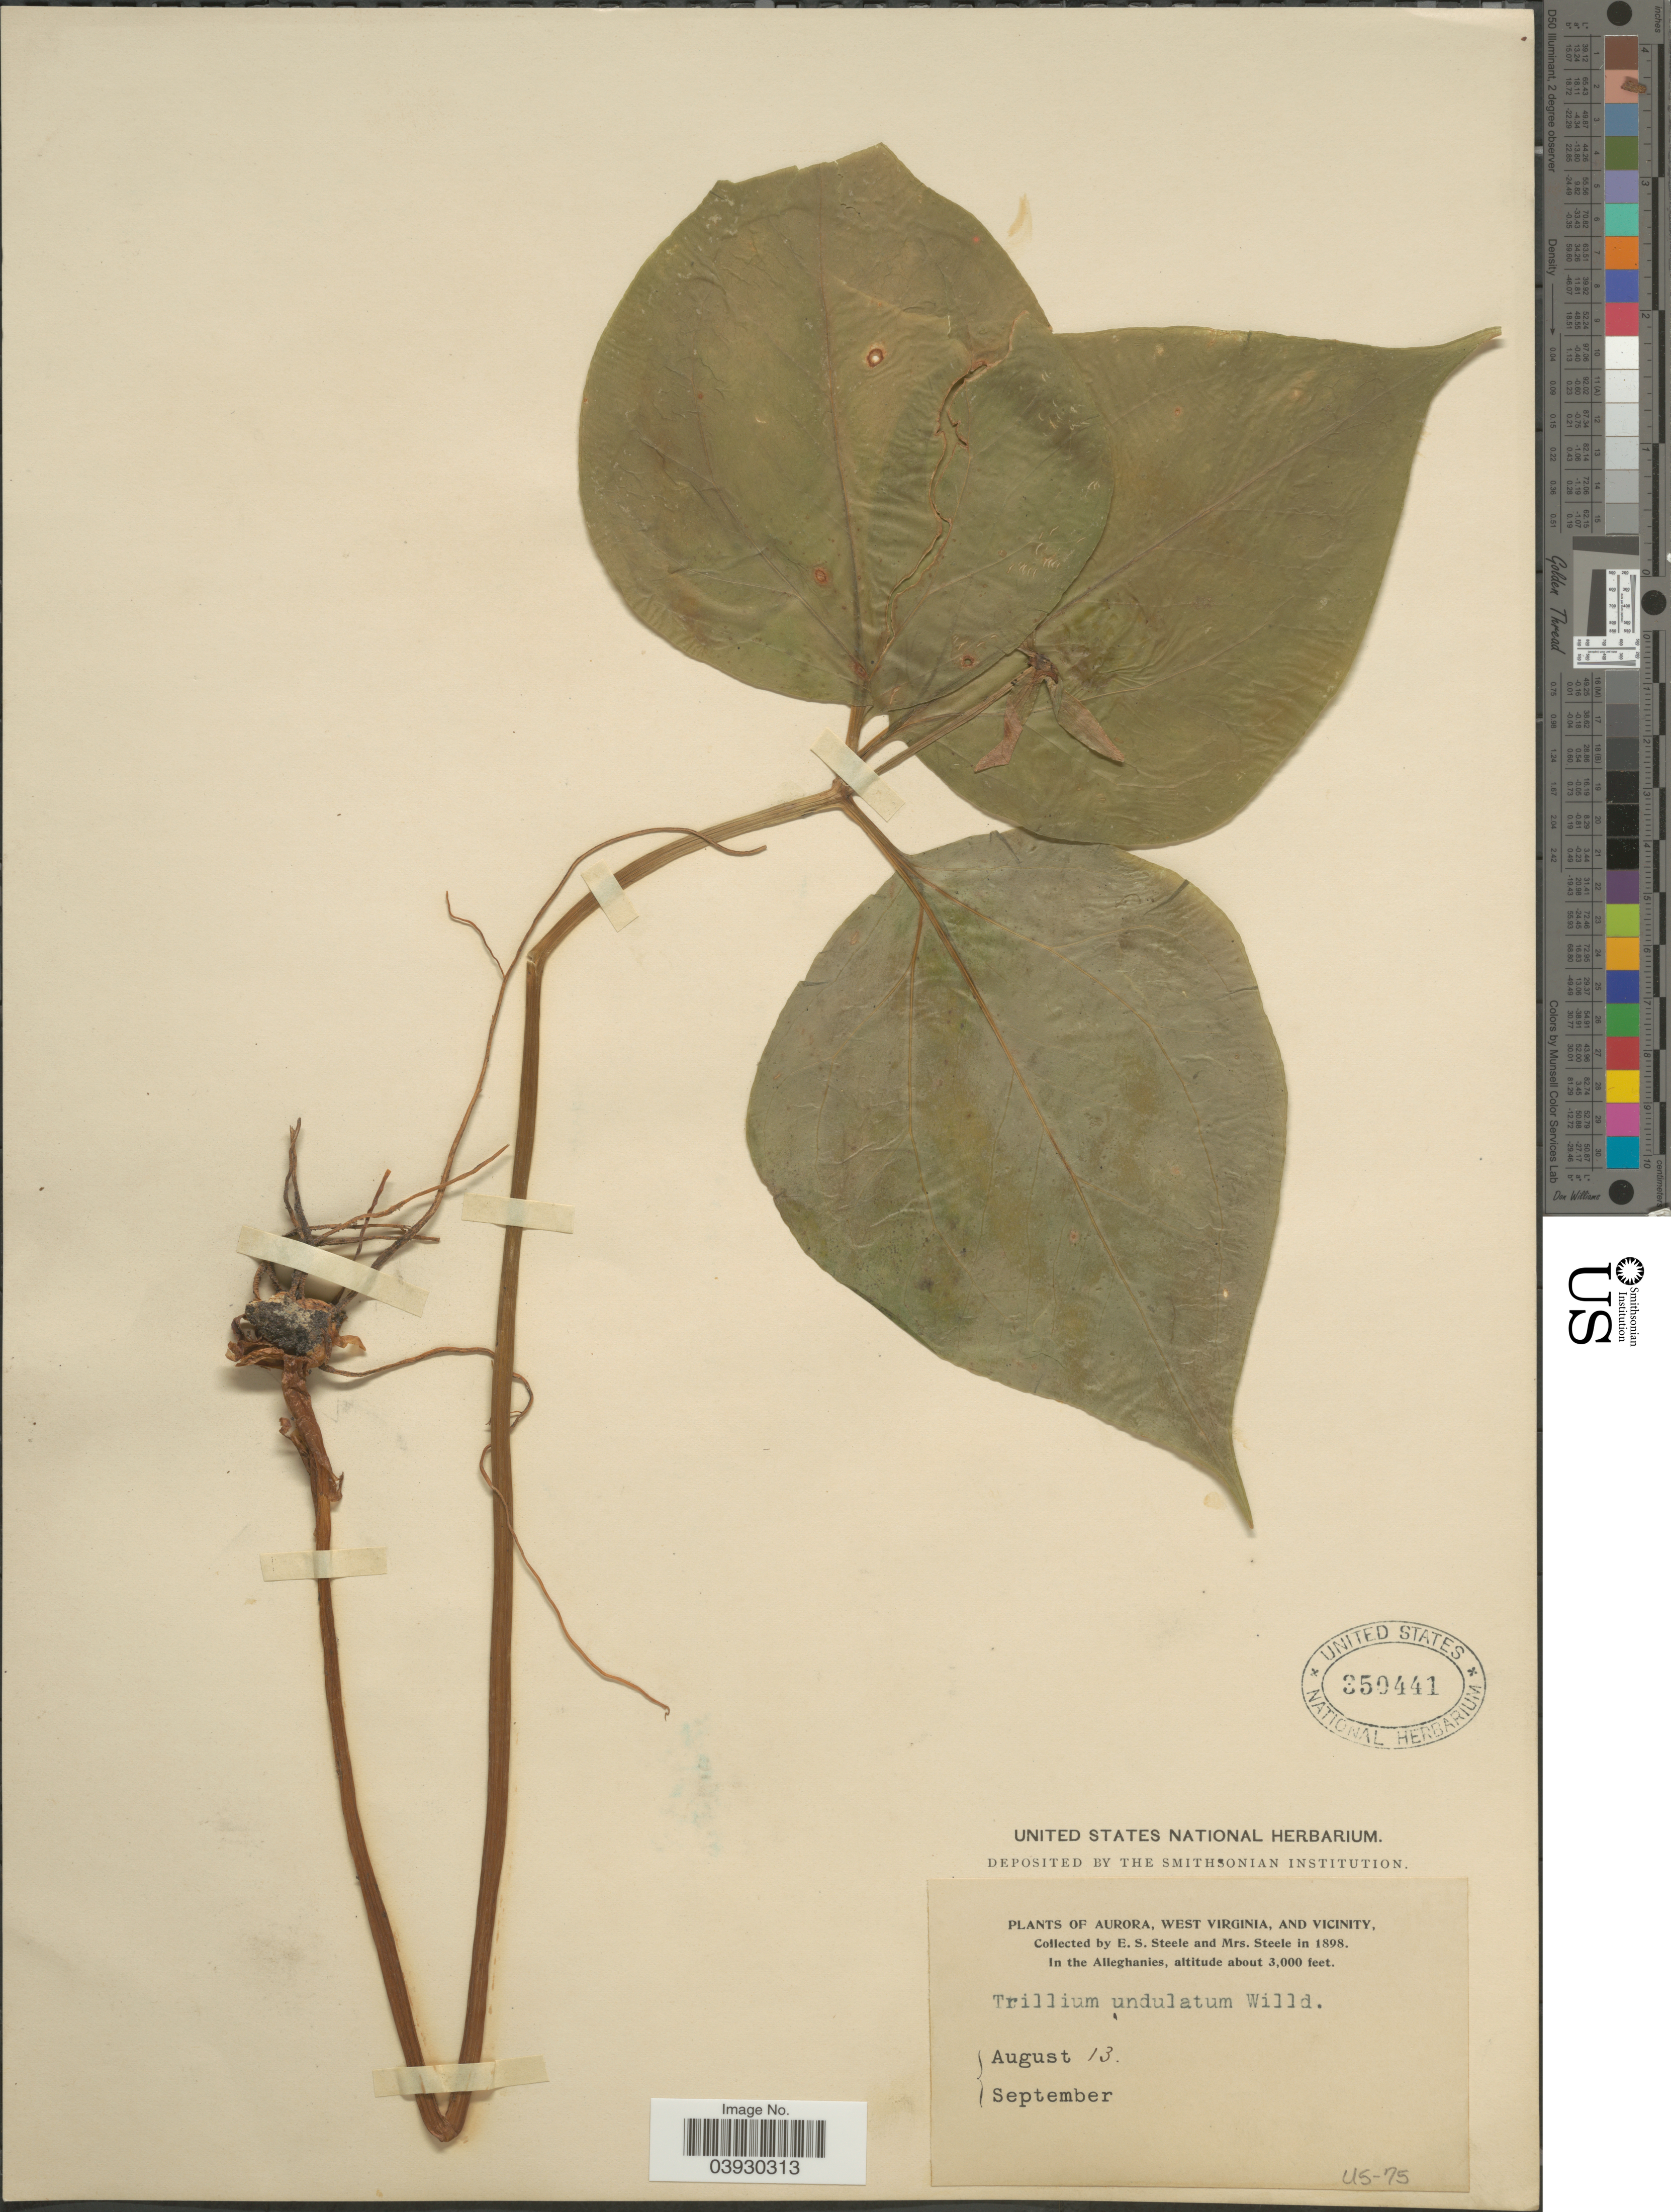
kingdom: Plantae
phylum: Tracheophyta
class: Liliopsida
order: Liliales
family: Melanthiaceae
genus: Trillium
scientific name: Trillium undulatum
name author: Willd.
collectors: E. Steele & Mrs. E. S. Steele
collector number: US-75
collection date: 1898-08-13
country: United States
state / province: West Virginia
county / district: Preston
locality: Aurora, and Vicinity. In the Alleghanies.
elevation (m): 914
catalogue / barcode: US 350441